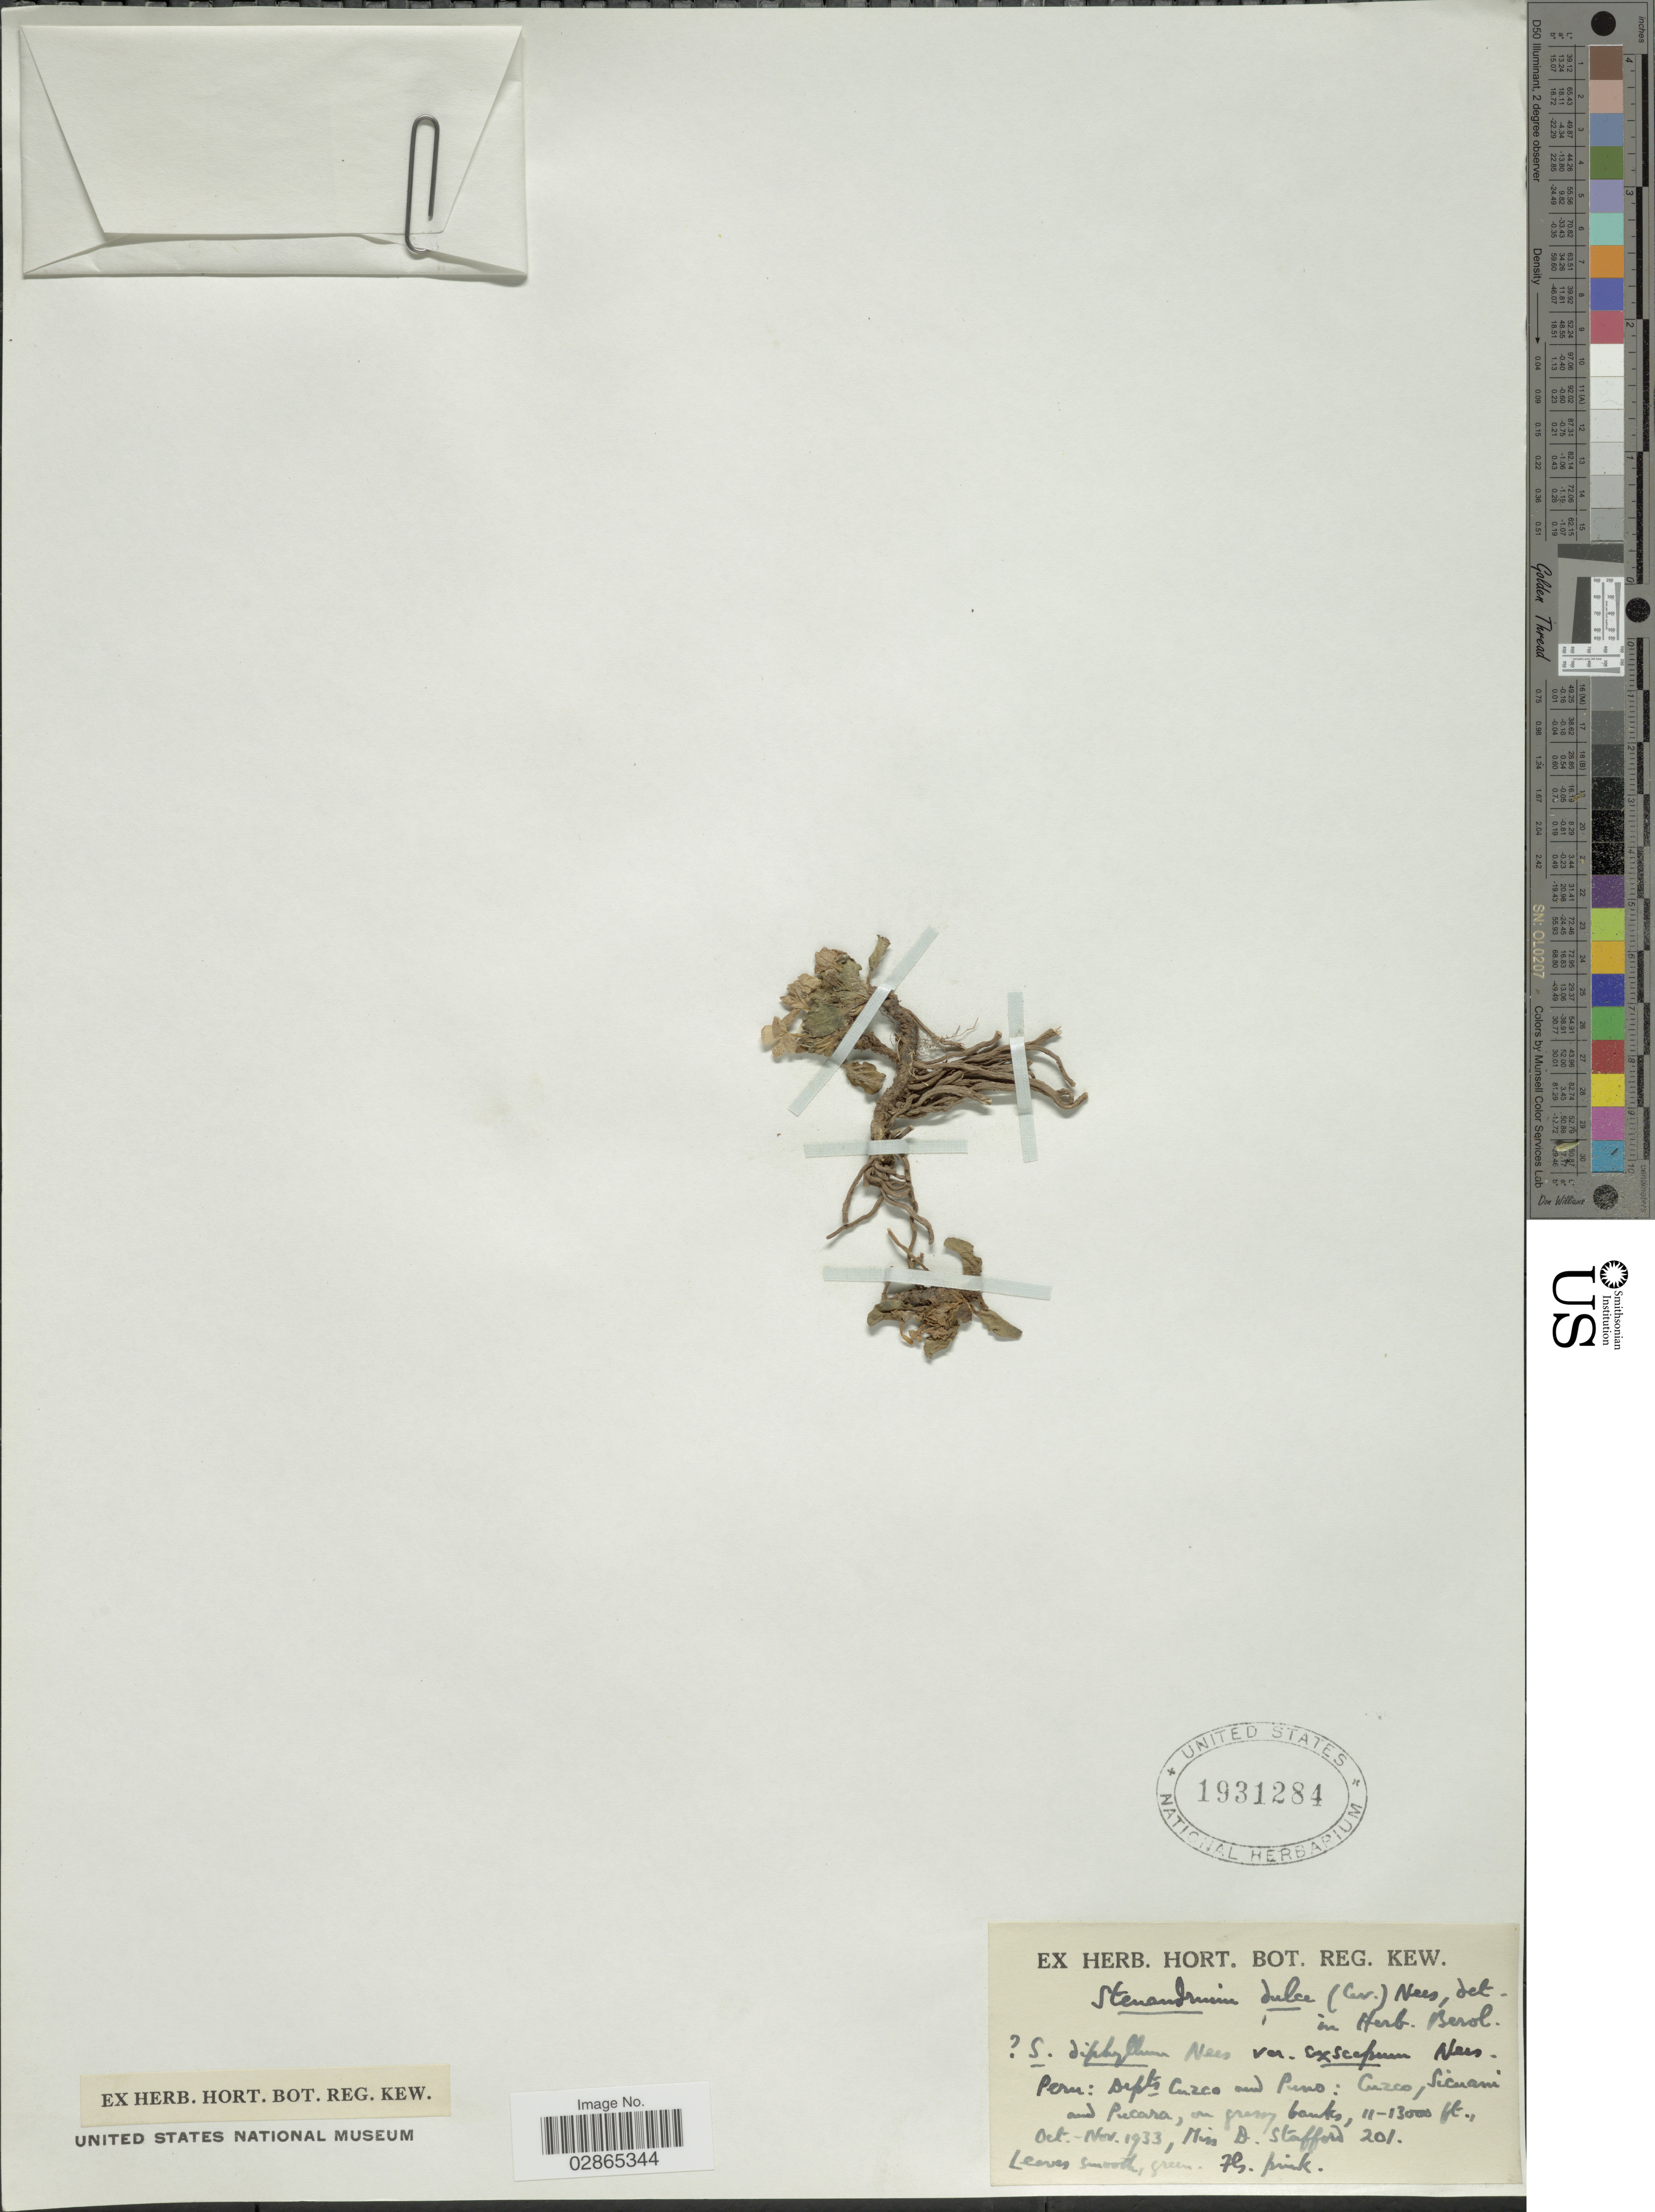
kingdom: Plantae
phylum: Tracheophyta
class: Magnoliopsida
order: Lamiales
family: Acanthaceae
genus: Stenandrium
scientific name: Stenandrium dulce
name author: (Cav.) Nees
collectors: D. Stafford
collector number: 201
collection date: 1933-10/1933-11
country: Peru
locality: Depto Cuzco and Puno: Cuzco, Sicuami and Pucara.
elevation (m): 3353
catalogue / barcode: US 1931284